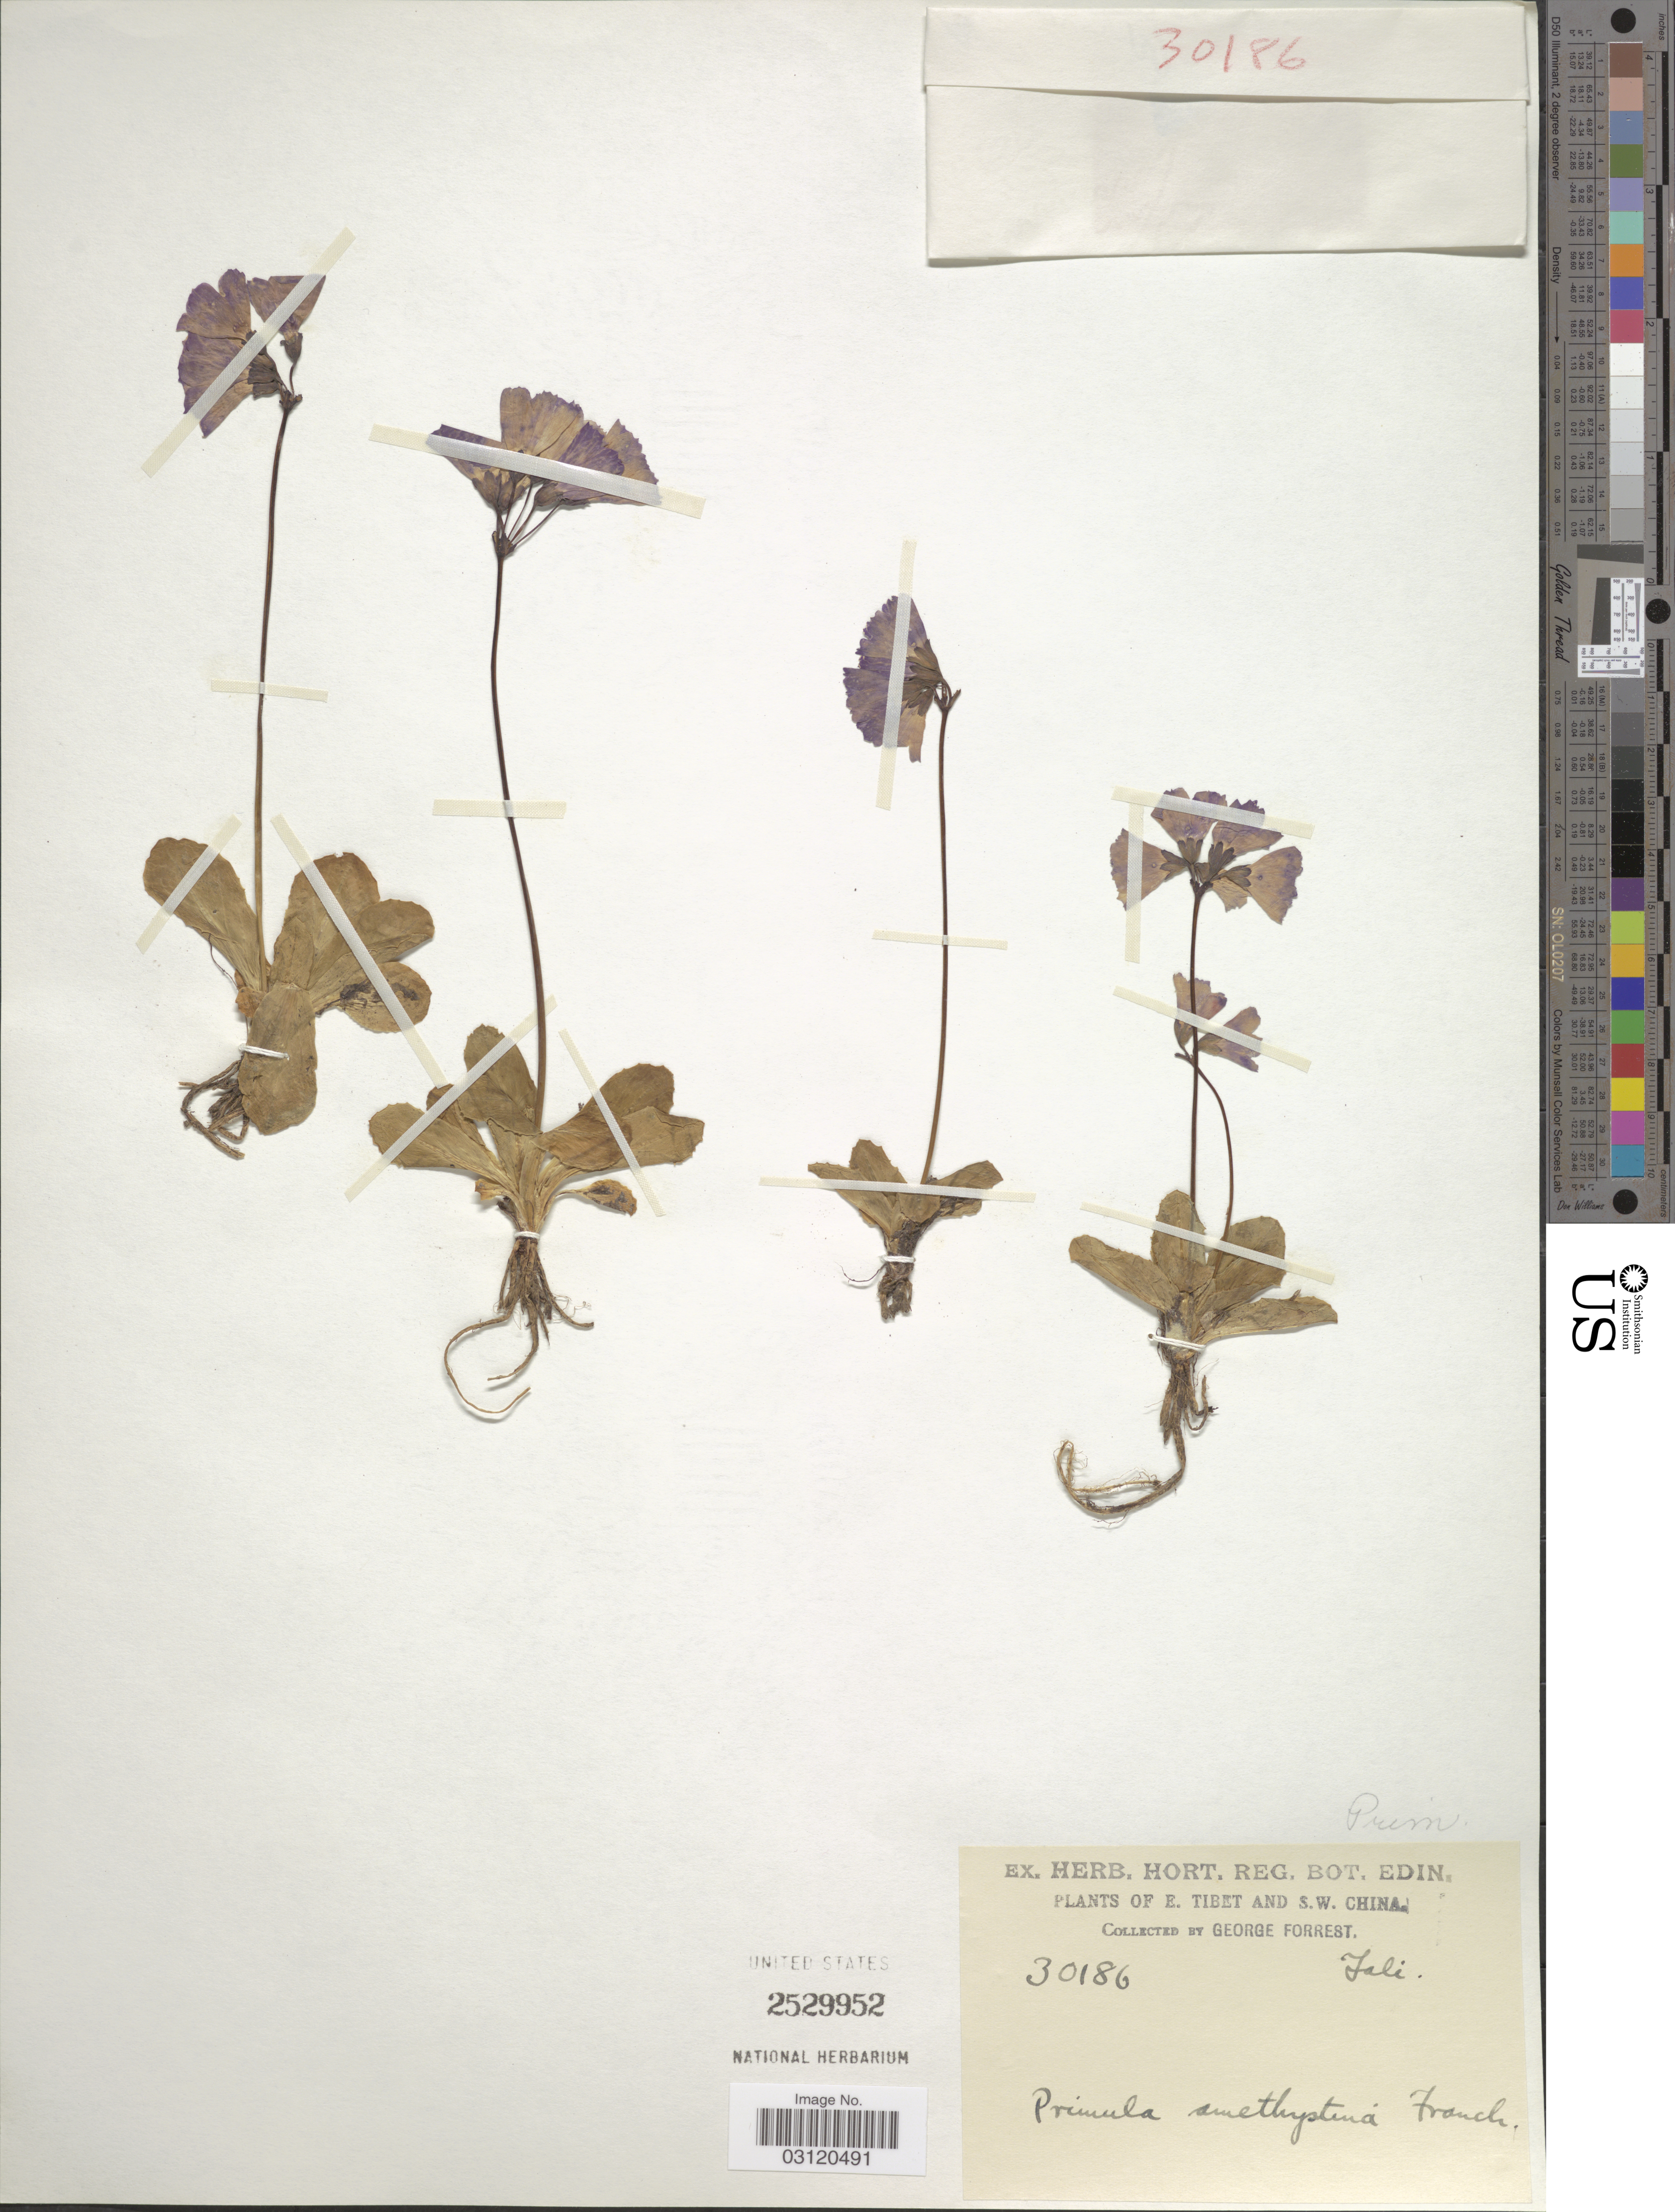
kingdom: Plantae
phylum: Tracheophyta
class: Magnoliopsida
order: Ericales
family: Primulaceae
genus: Primula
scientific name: Primula amethystina subsp. amethystina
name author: Franch.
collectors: G. Forrest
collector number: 30186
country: China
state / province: Xizang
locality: E. Tibet and S.W. China. Tali.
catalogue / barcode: US 2529952